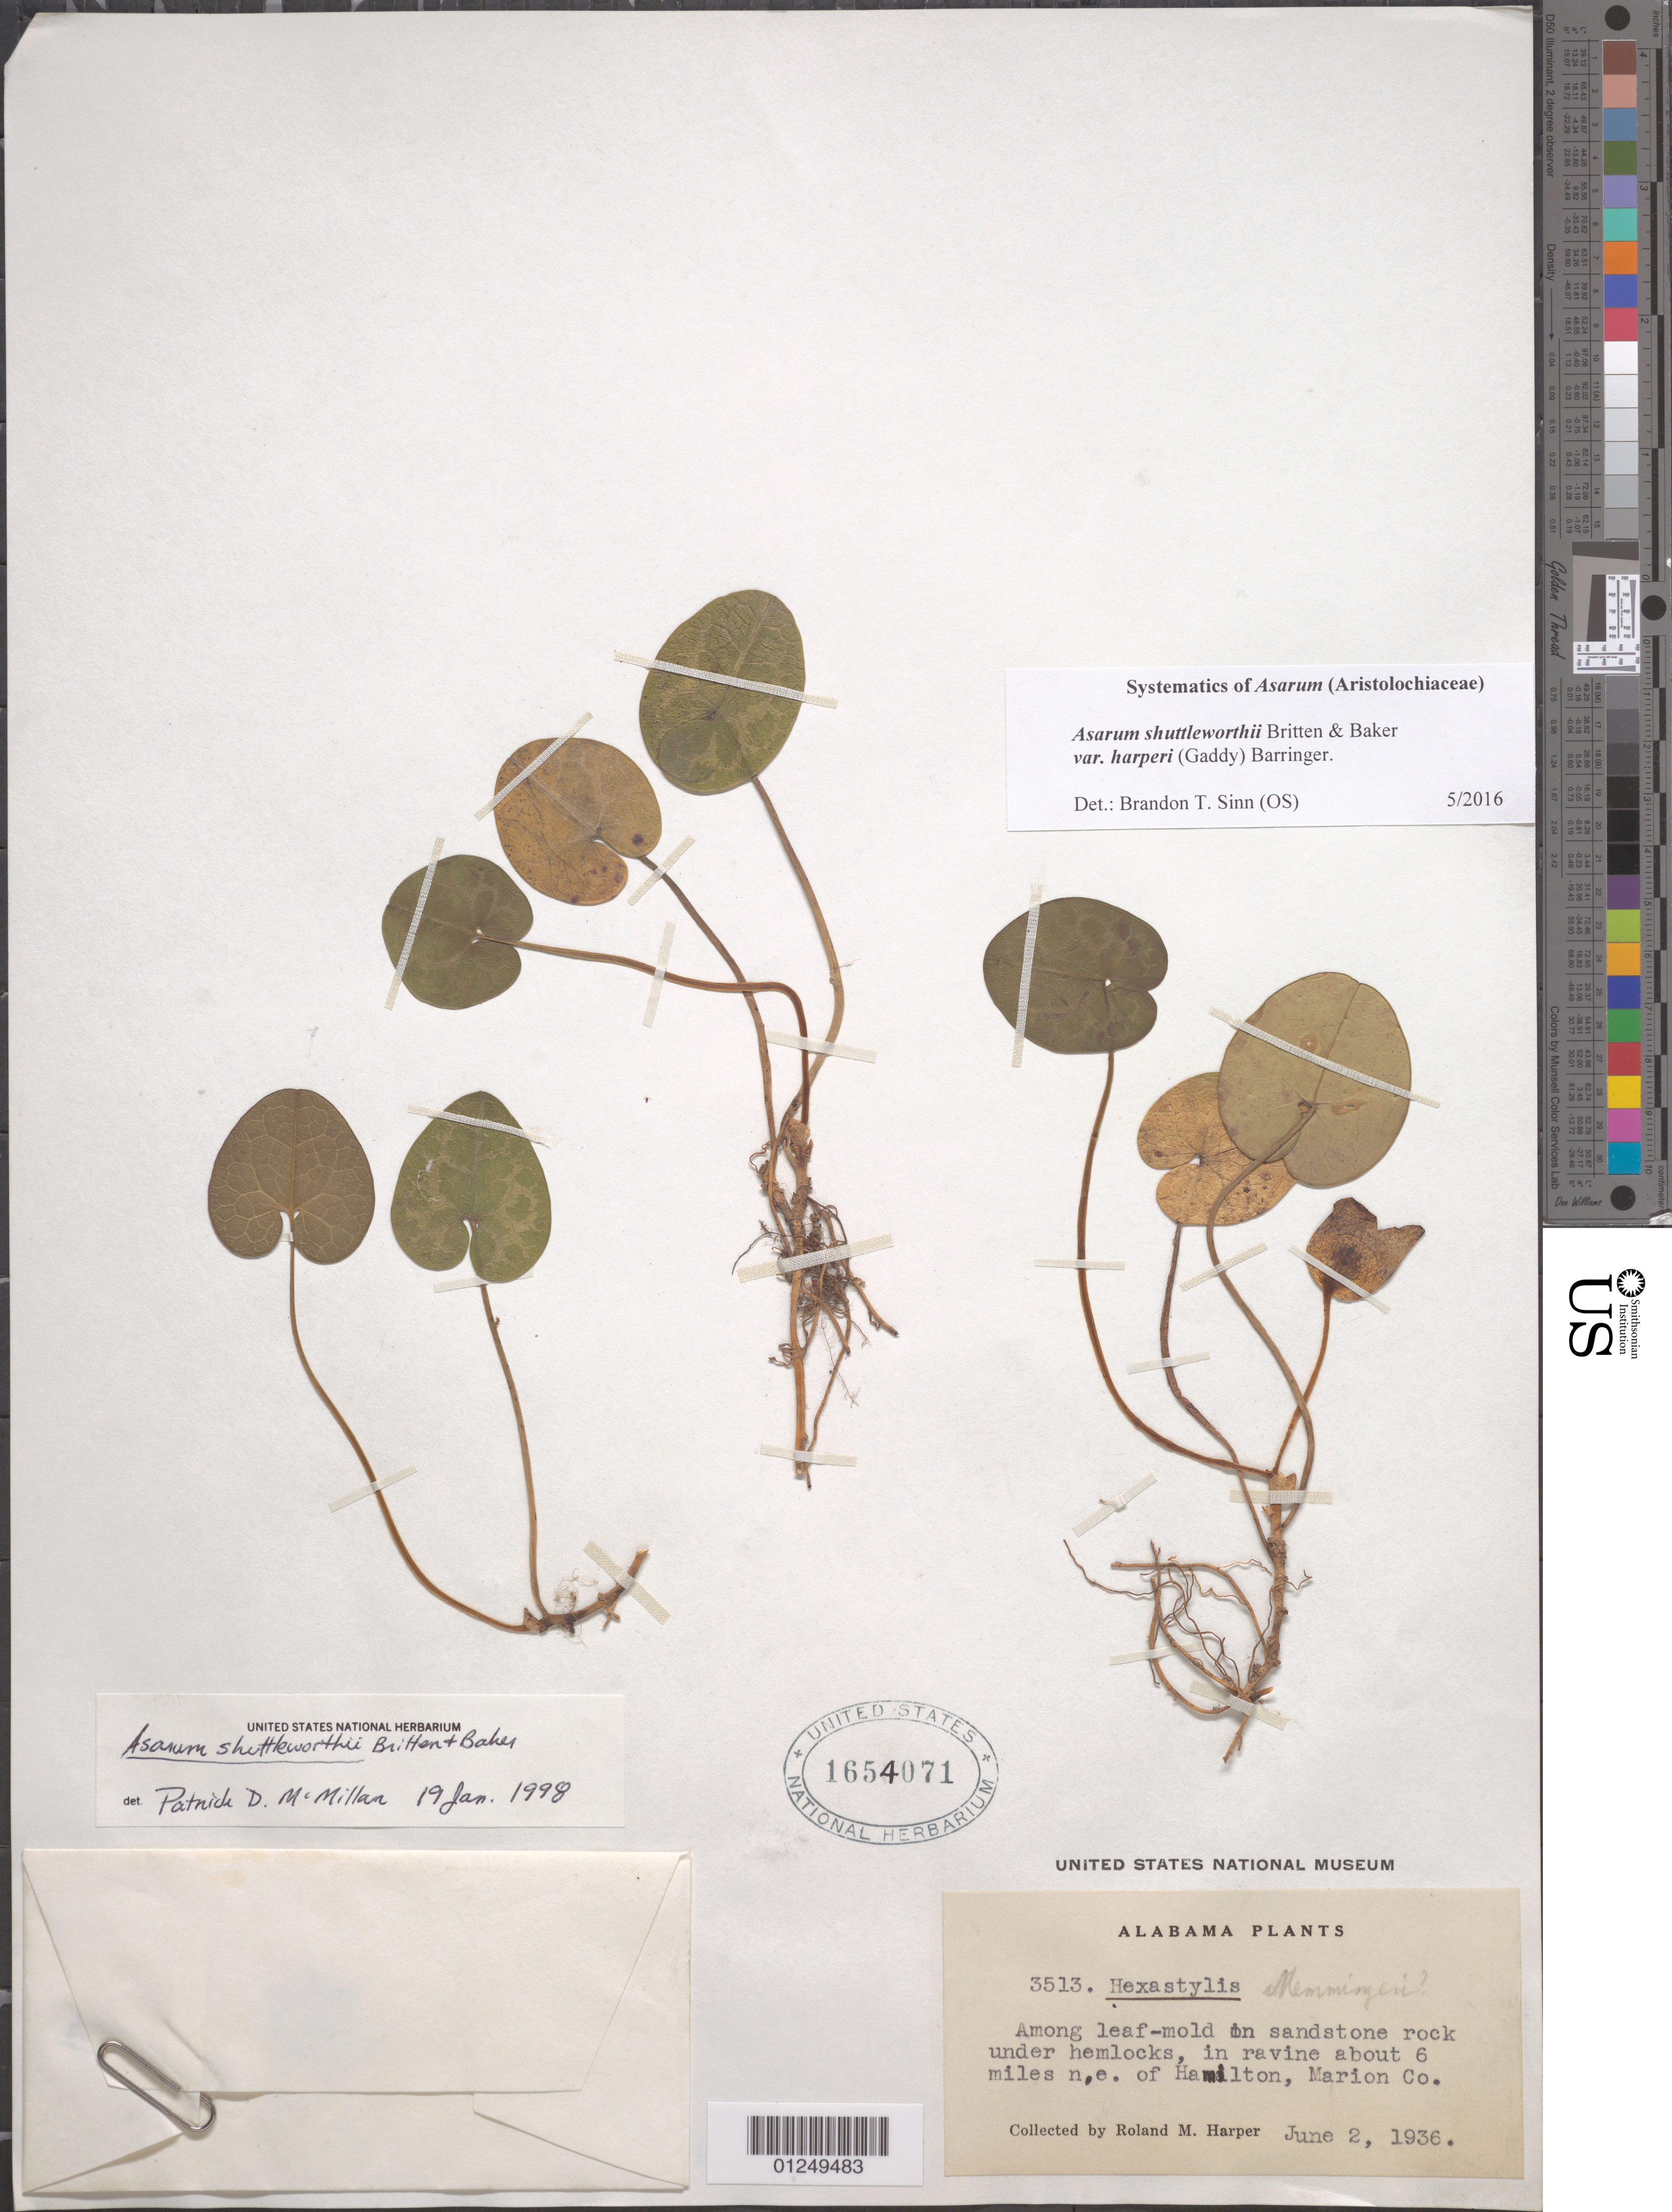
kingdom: Plantae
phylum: Tracheophyta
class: Magnoliopsida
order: Piperales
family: Aristolochiaceae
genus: Hexastylis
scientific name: Hexastylis harperi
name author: (Gaddy) B.R. Keener & L.J. Davenp.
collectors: R. Harper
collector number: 3513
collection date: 1936-06-02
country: United States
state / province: Alabama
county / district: Marion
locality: about 6 miles n.e. of Hamilton.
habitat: Among leaf-mold on sandstone rock under hemlocks, in ravine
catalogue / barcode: US 1654017